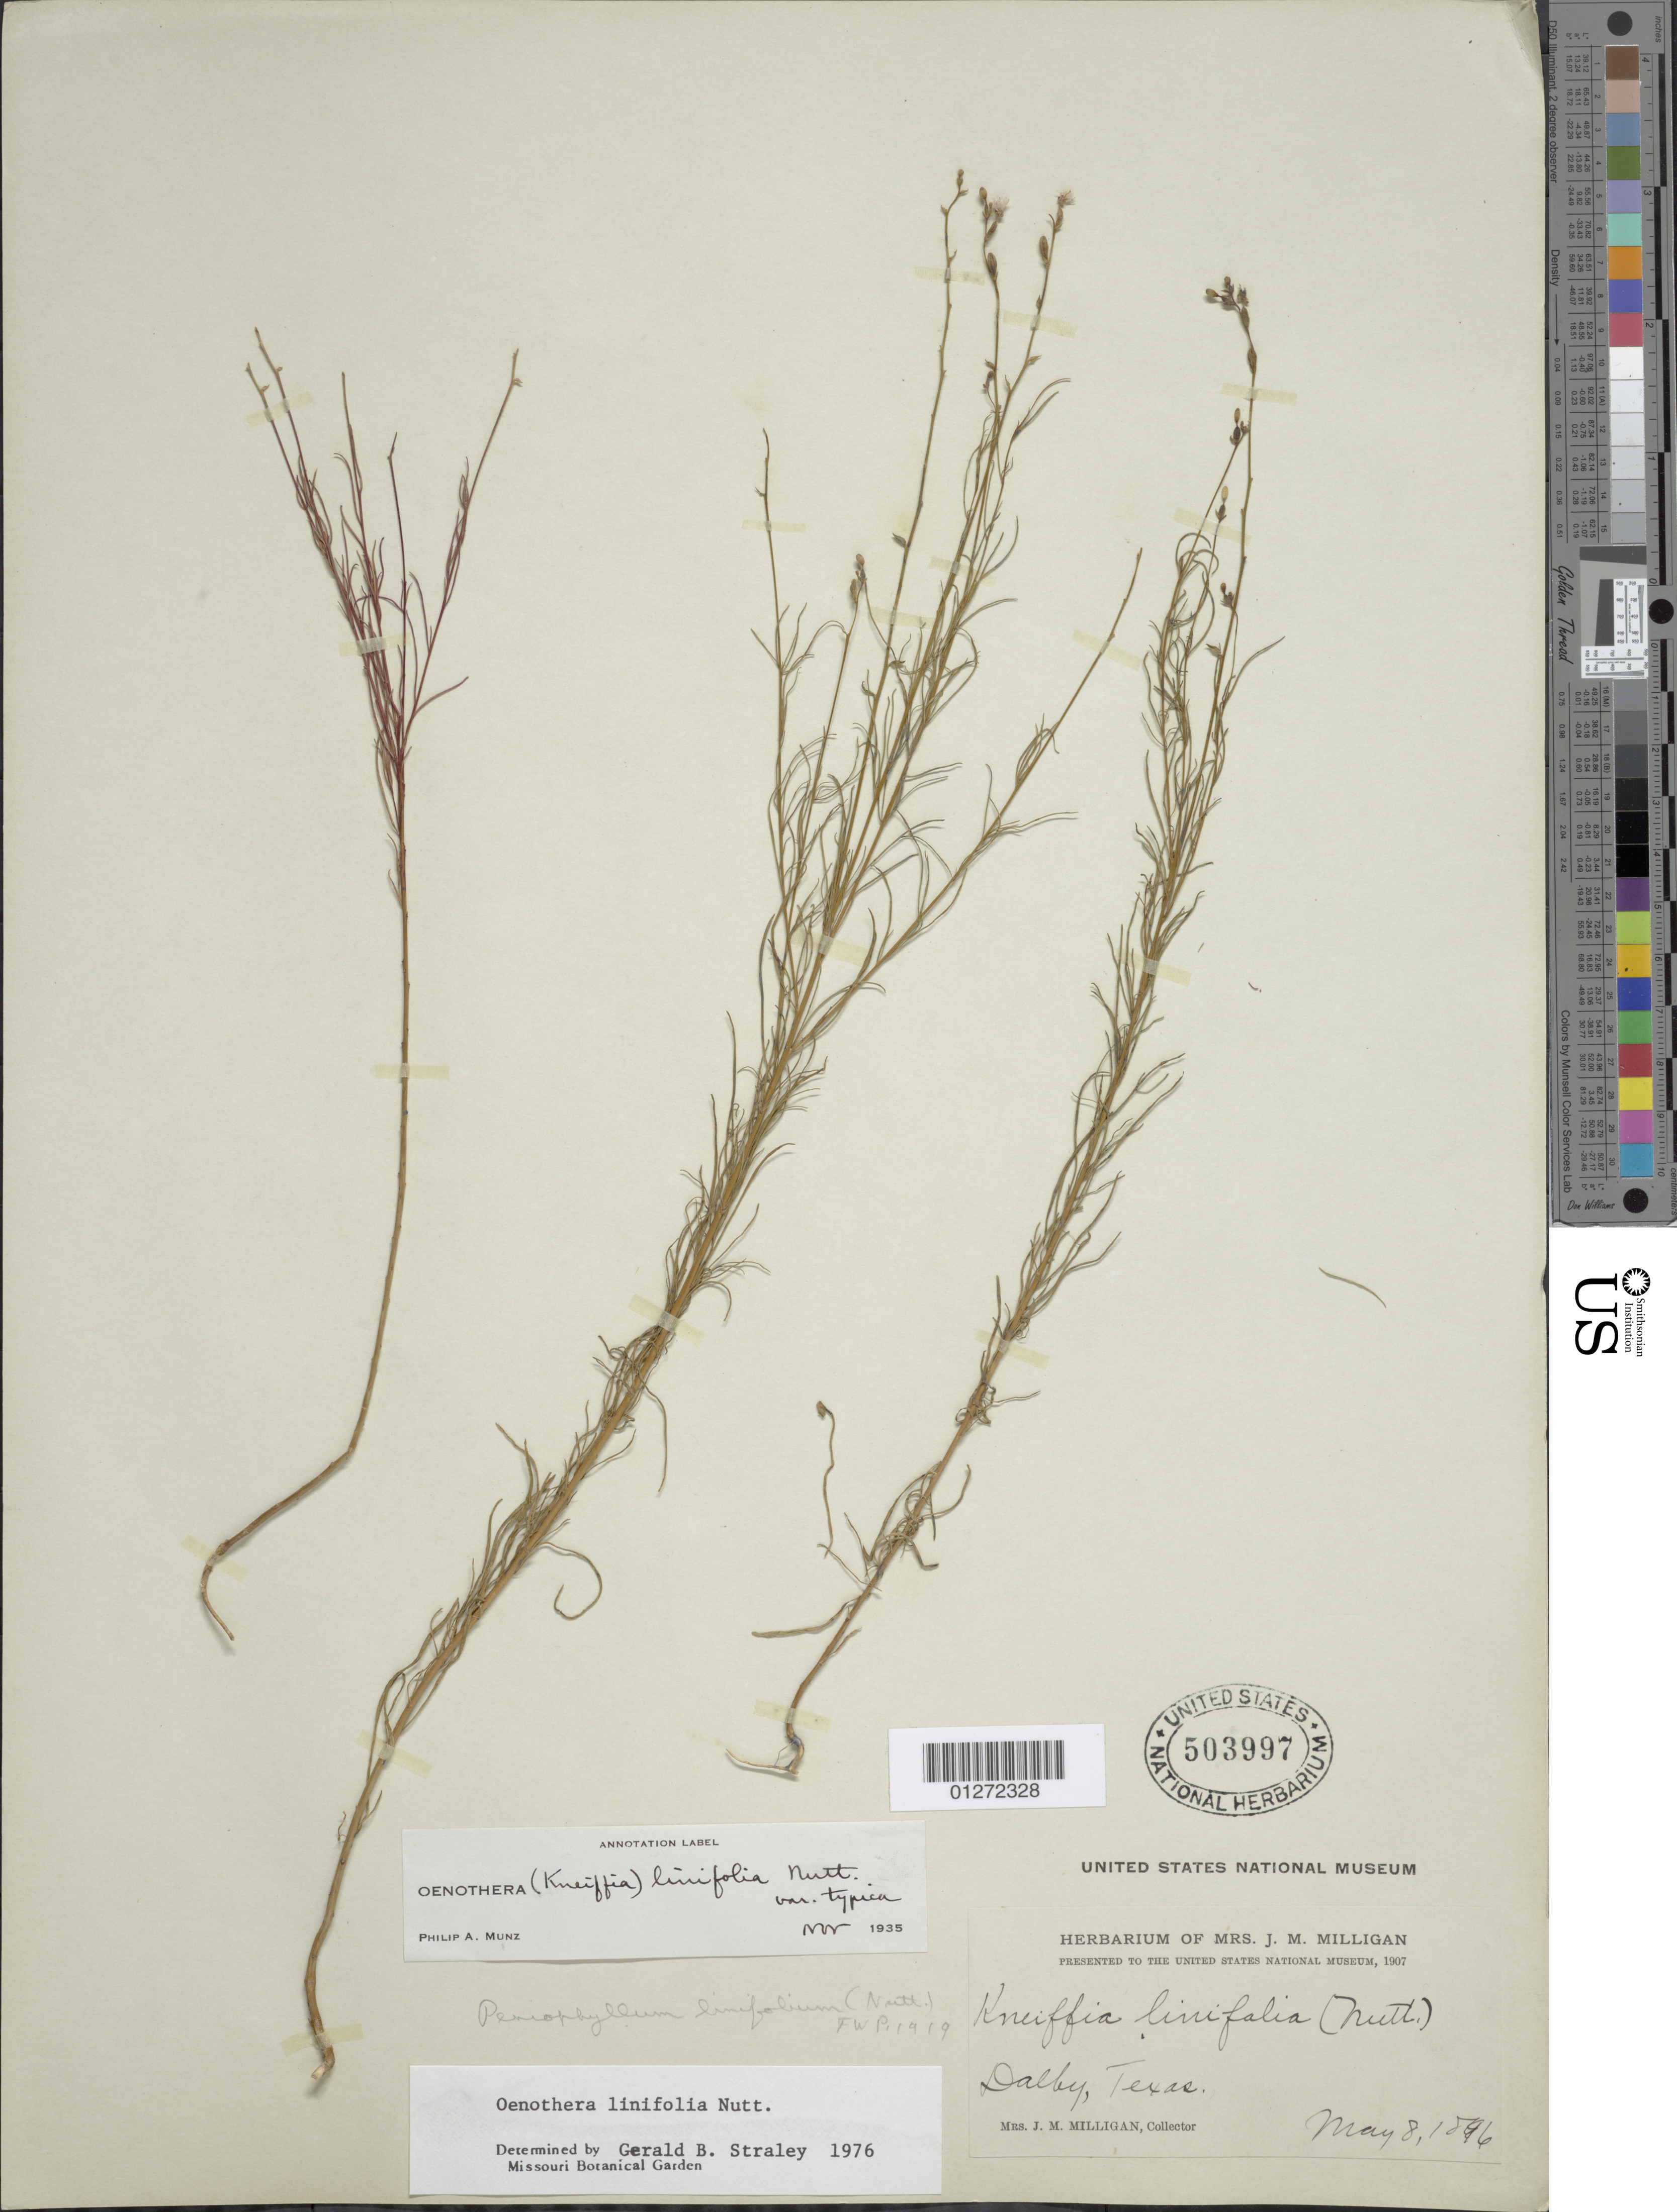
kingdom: Plantae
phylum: Tracheophyta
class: Magnoliopsida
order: Myrtales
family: Onagraceae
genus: Oenothera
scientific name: Oenothera linifolia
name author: Nutt.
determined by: Straley, G. B.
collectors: J. M. Milligan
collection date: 1896-05-08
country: United States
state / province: Texas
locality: Dalby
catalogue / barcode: US 503997